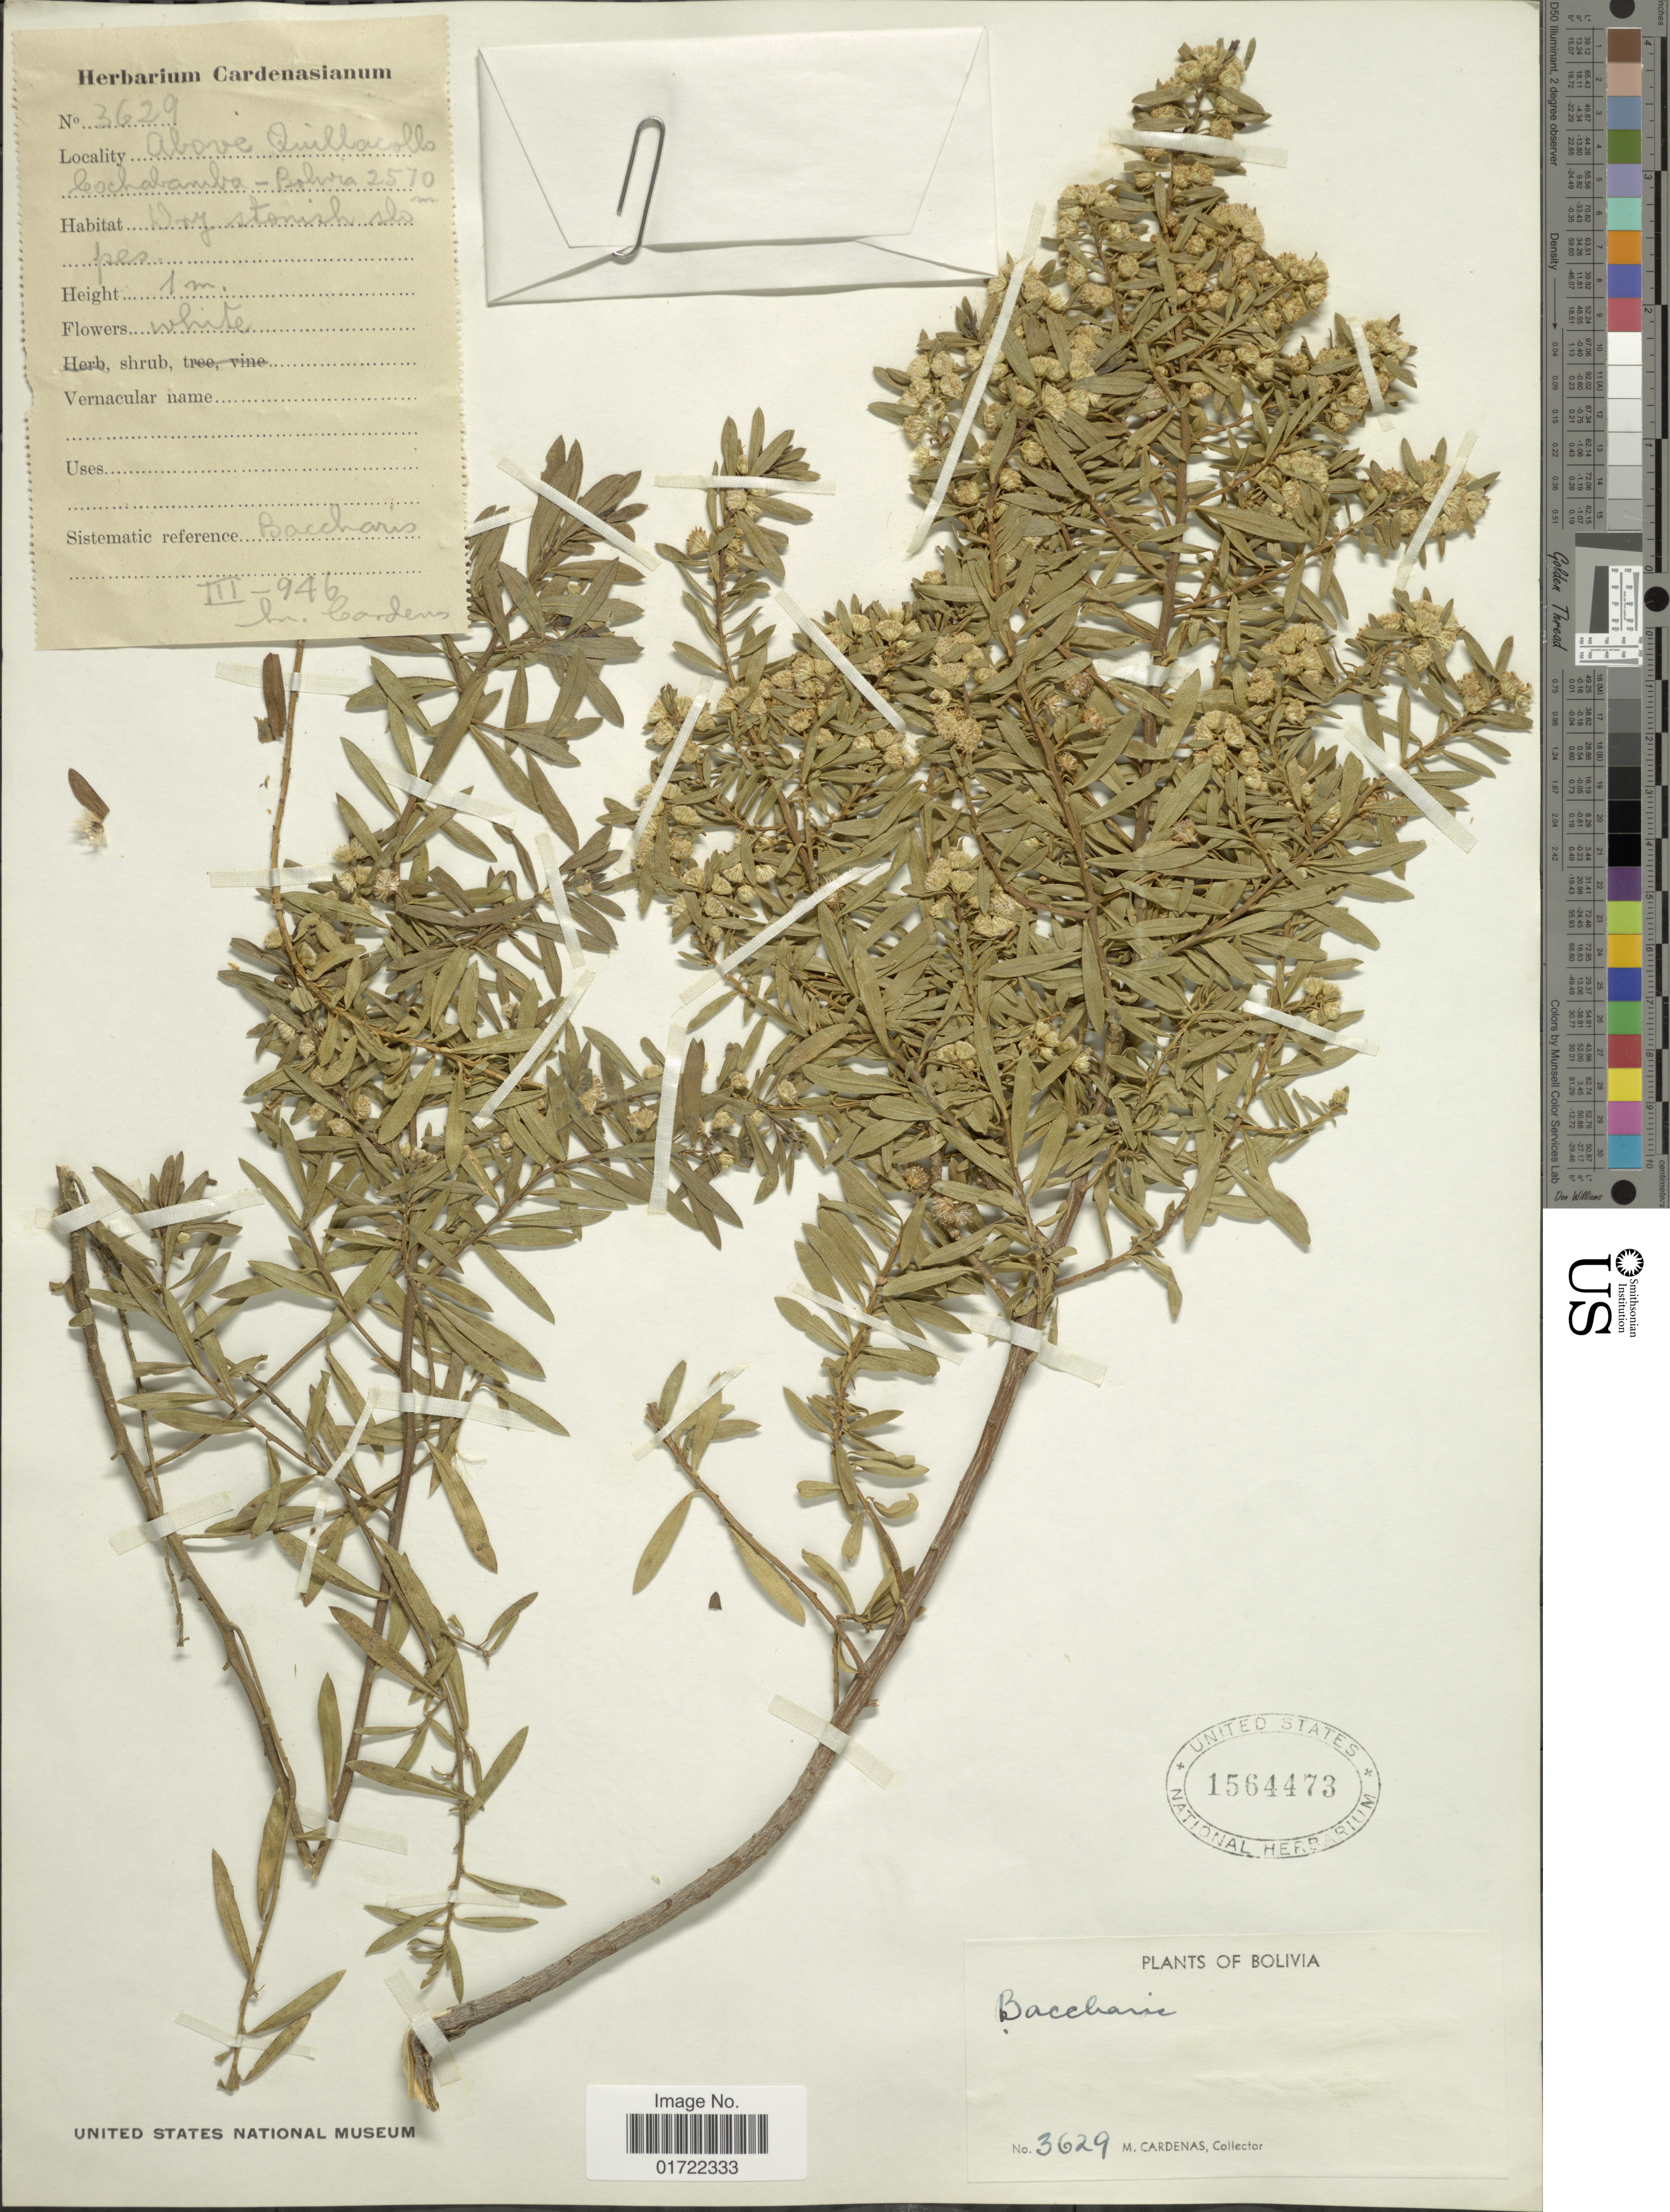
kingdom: Plantae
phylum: Tracheophyta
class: Magnoliopsida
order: Asterales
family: Asteraceae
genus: Baccharis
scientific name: Baccharis dracunculifolia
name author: DC.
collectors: M. Cárdenas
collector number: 3629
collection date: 1946-03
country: Bolivia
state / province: Cochabamba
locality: Above Quillacollo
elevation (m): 2570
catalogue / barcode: US 1564473